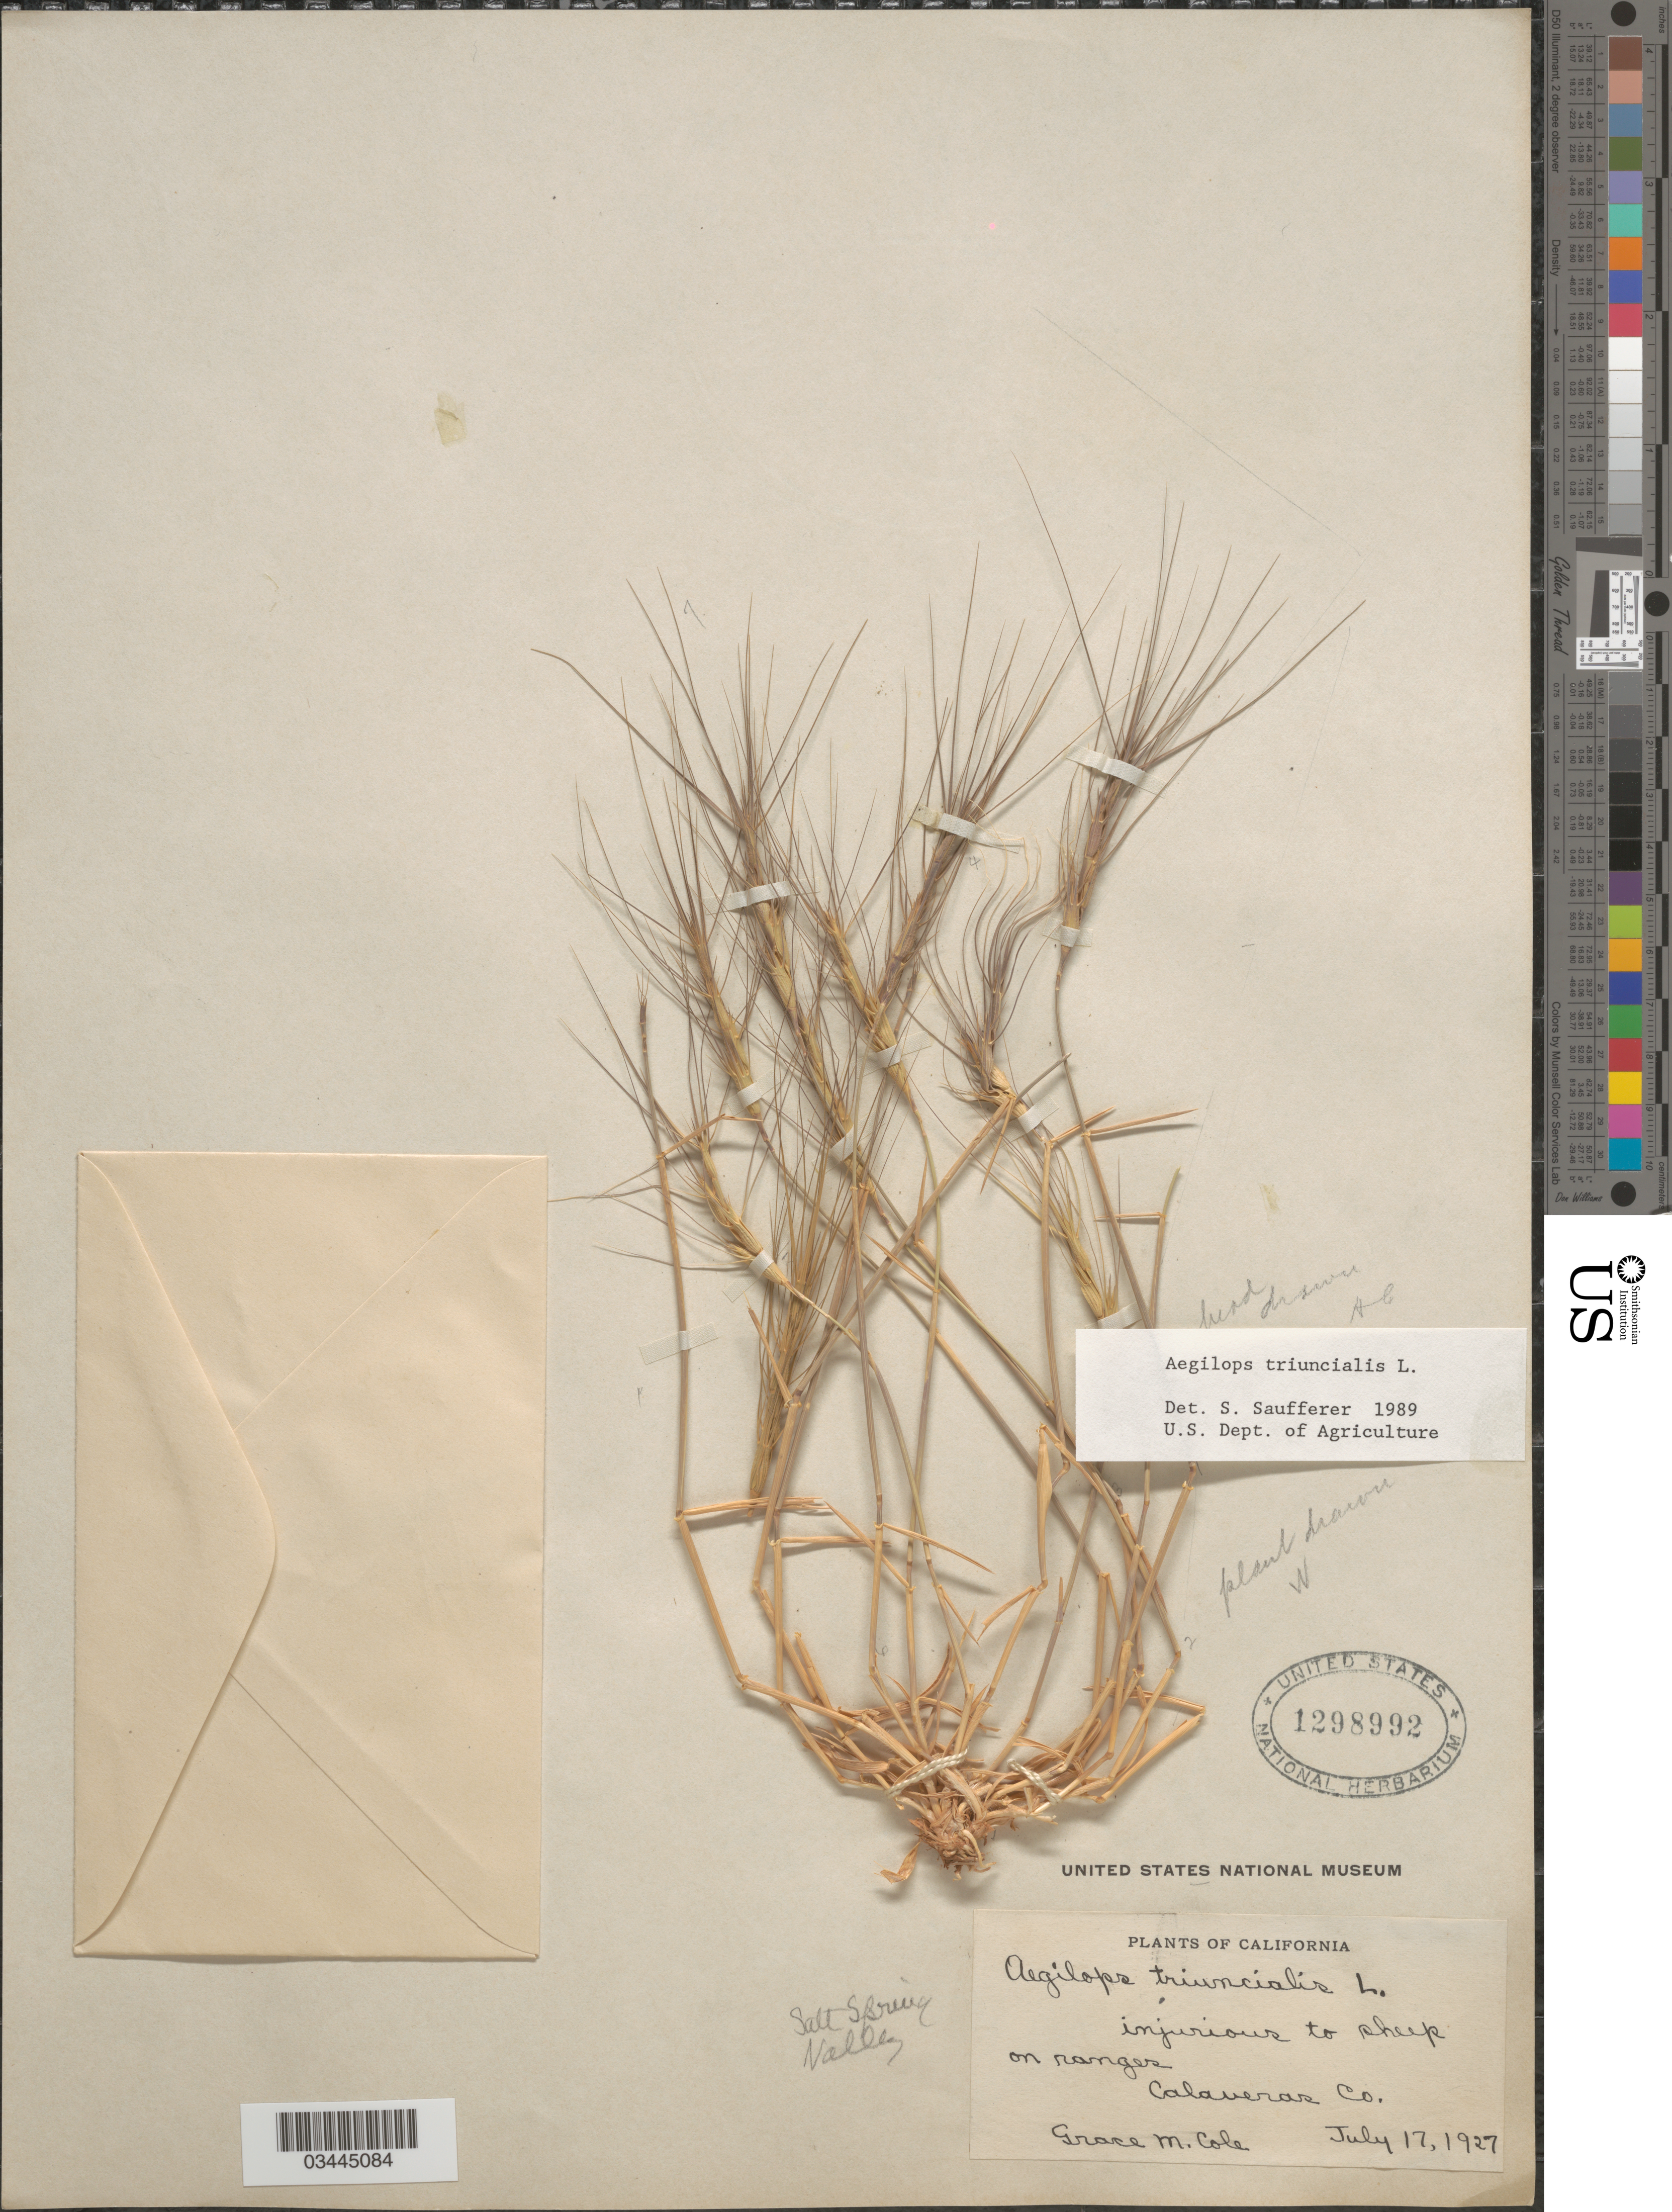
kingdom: Plantae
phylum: Tracheophyta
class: Liliopsida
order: Poales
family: Poaceae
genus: Aegilops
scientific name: Aegilops triuncialis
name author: L.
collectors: G. Cole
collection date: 1927-07-17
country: United States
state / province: California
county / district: Calaveras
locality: Injurious to sheep on ranges. Calaveras Co.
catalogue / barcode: US 1298992